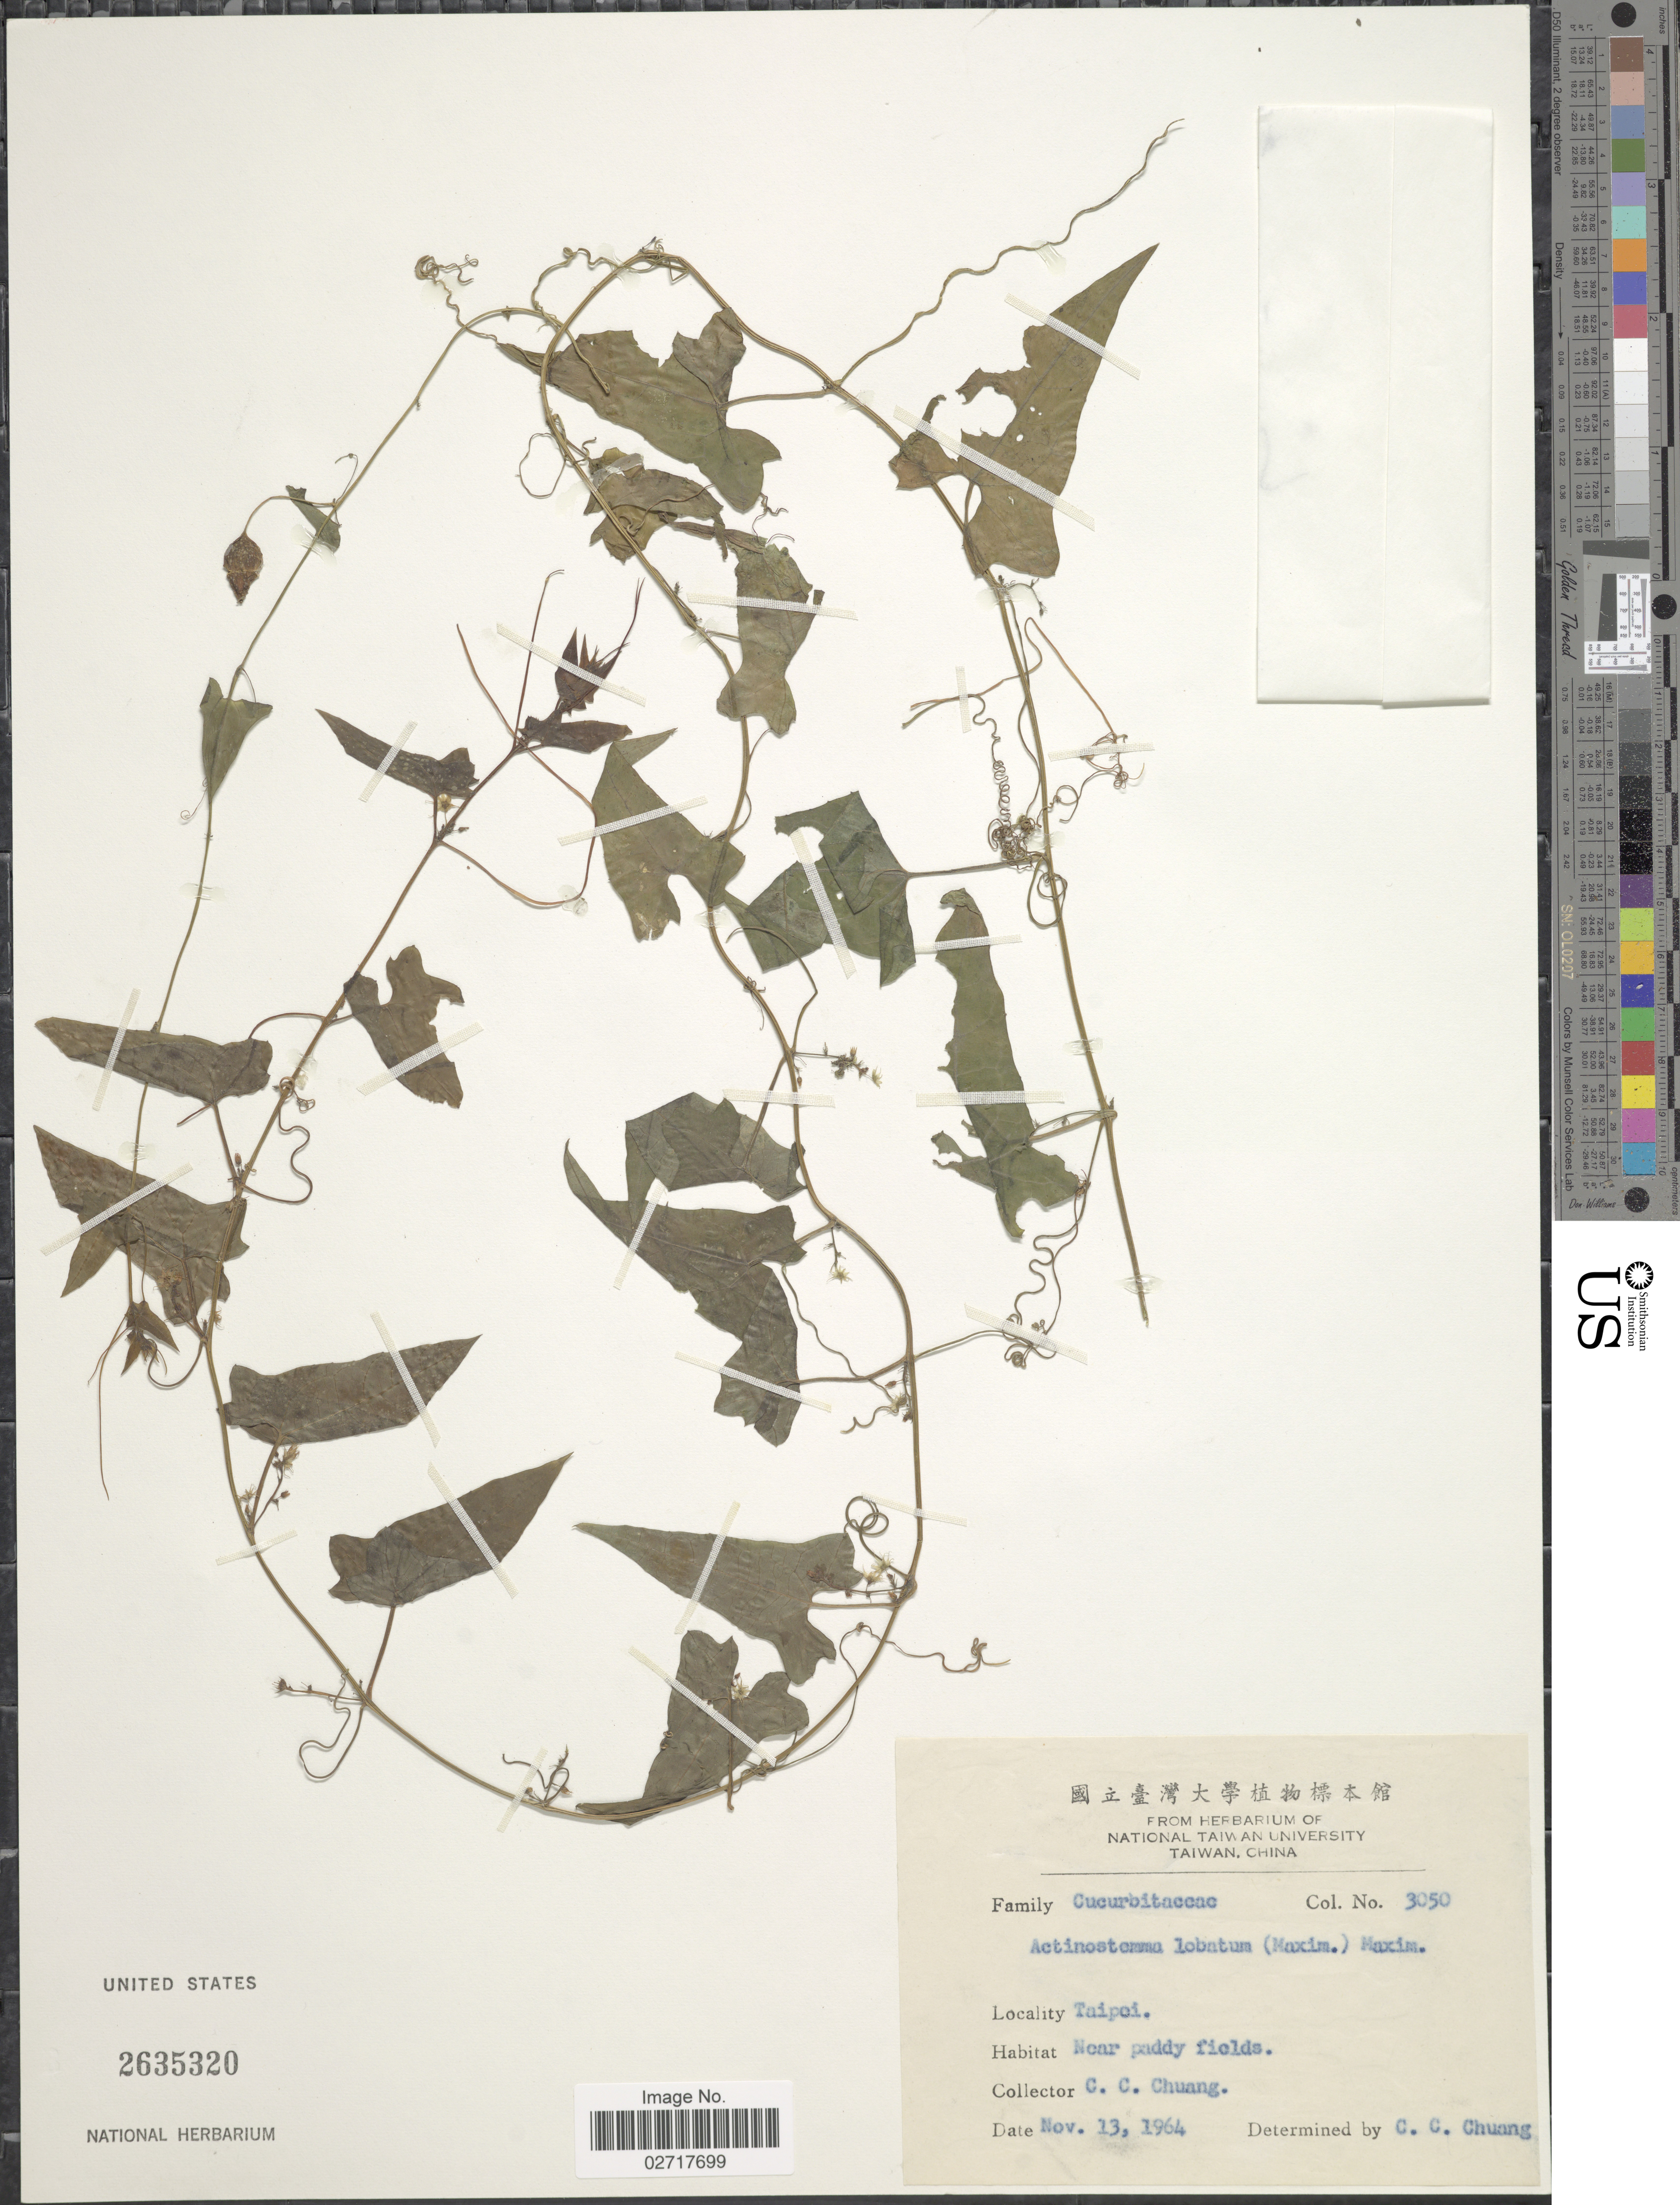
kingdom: Plantae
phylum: Tracheophyta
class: Magnoliopsida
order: Cucurbitales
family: Cucurbitaceae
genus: Actinostemma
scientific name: Actinostemma tenerum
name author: Griff.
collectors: C. C. Chuang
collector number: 3050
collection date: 1964-11-13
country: Taiwan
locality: Taipei. Near paddy fields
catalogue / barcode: US 2635320